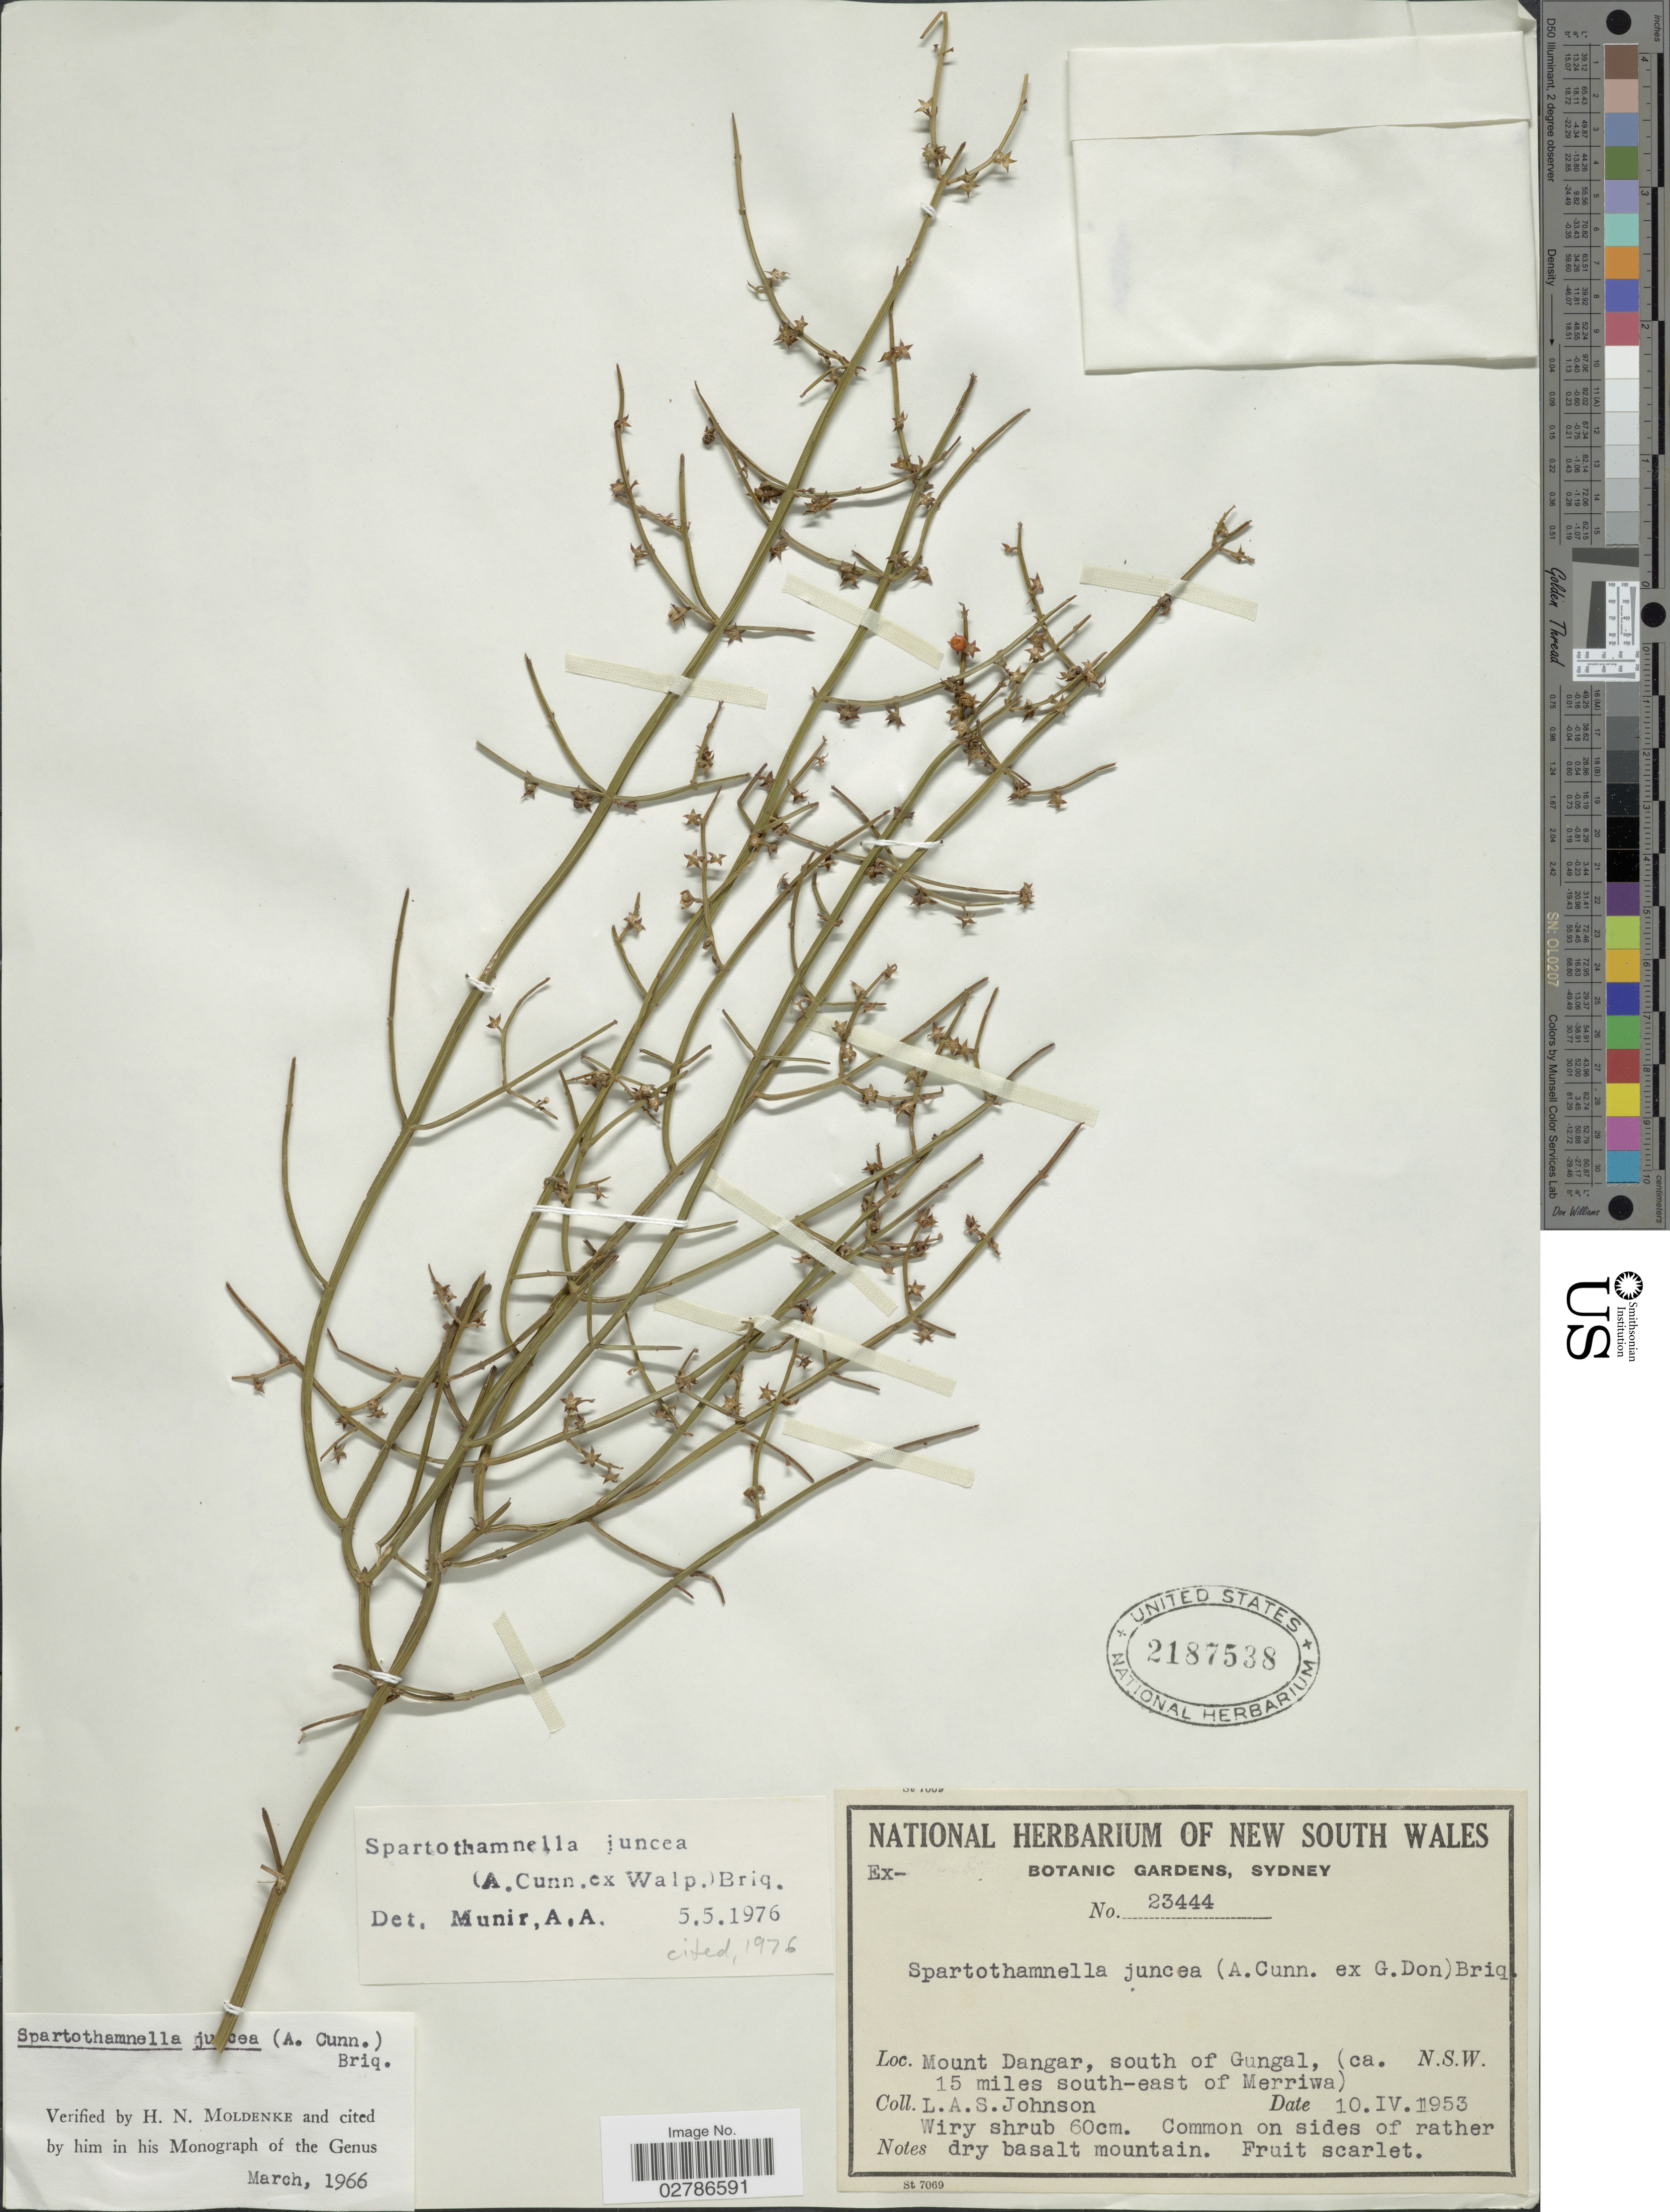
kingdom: Plantae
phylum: Tracheophyta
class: Magnoliopsida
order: Lamiales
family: Lamiaceae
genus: Spartothamnella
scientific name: Spartothamnella juncea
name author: (A. Cunn. ex Walp.) Briq.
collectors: L. A. S. Johnson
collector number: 23444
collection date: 1953-04-10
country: Australia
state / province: New South Wales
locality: Mount Dangar, south of Gungal, (ca. 15 miles south-east of Merriwa). N.S.W.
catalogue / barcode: US 2187538